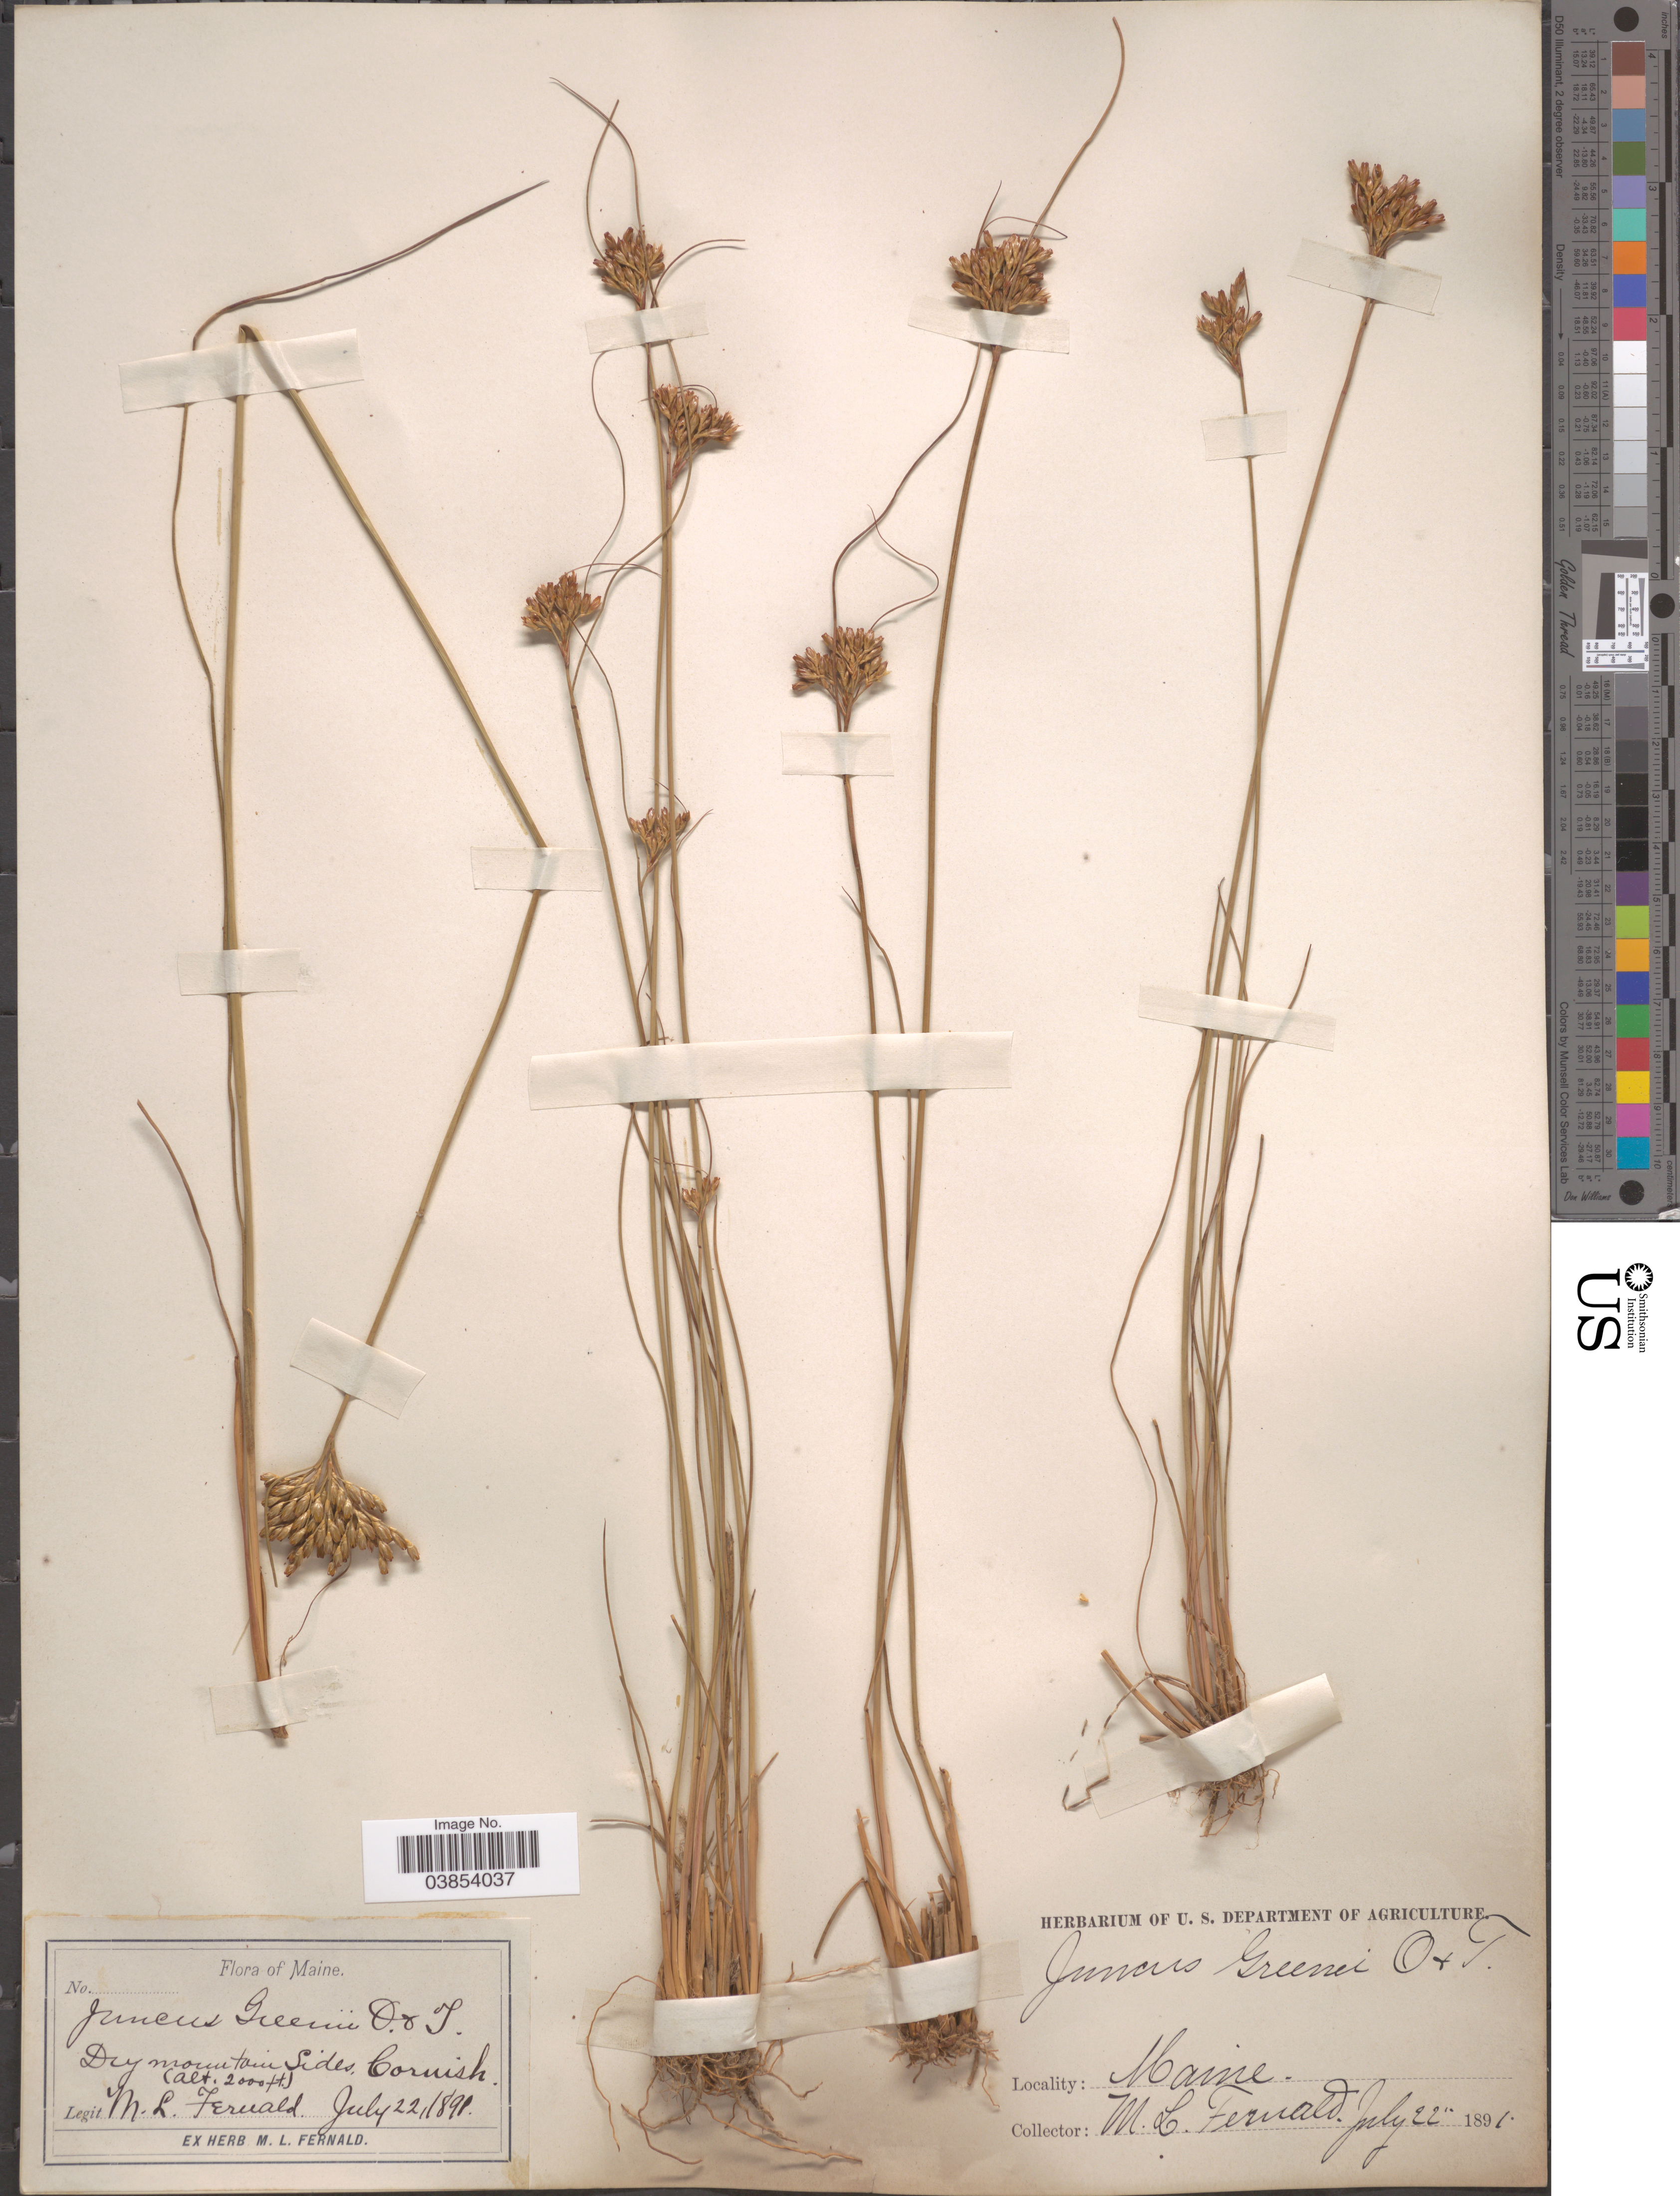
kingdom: Plantae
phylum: Tracheophyta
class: Liliopsida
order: Poales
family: Juncaceae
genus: Juncus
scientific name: Juncus greenei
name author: Oakes & Tuck.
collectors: M. L. Fernald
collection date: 1891-07-22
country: United States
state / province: Maine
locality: Dry mountain Sides, Cornish.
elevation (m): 610